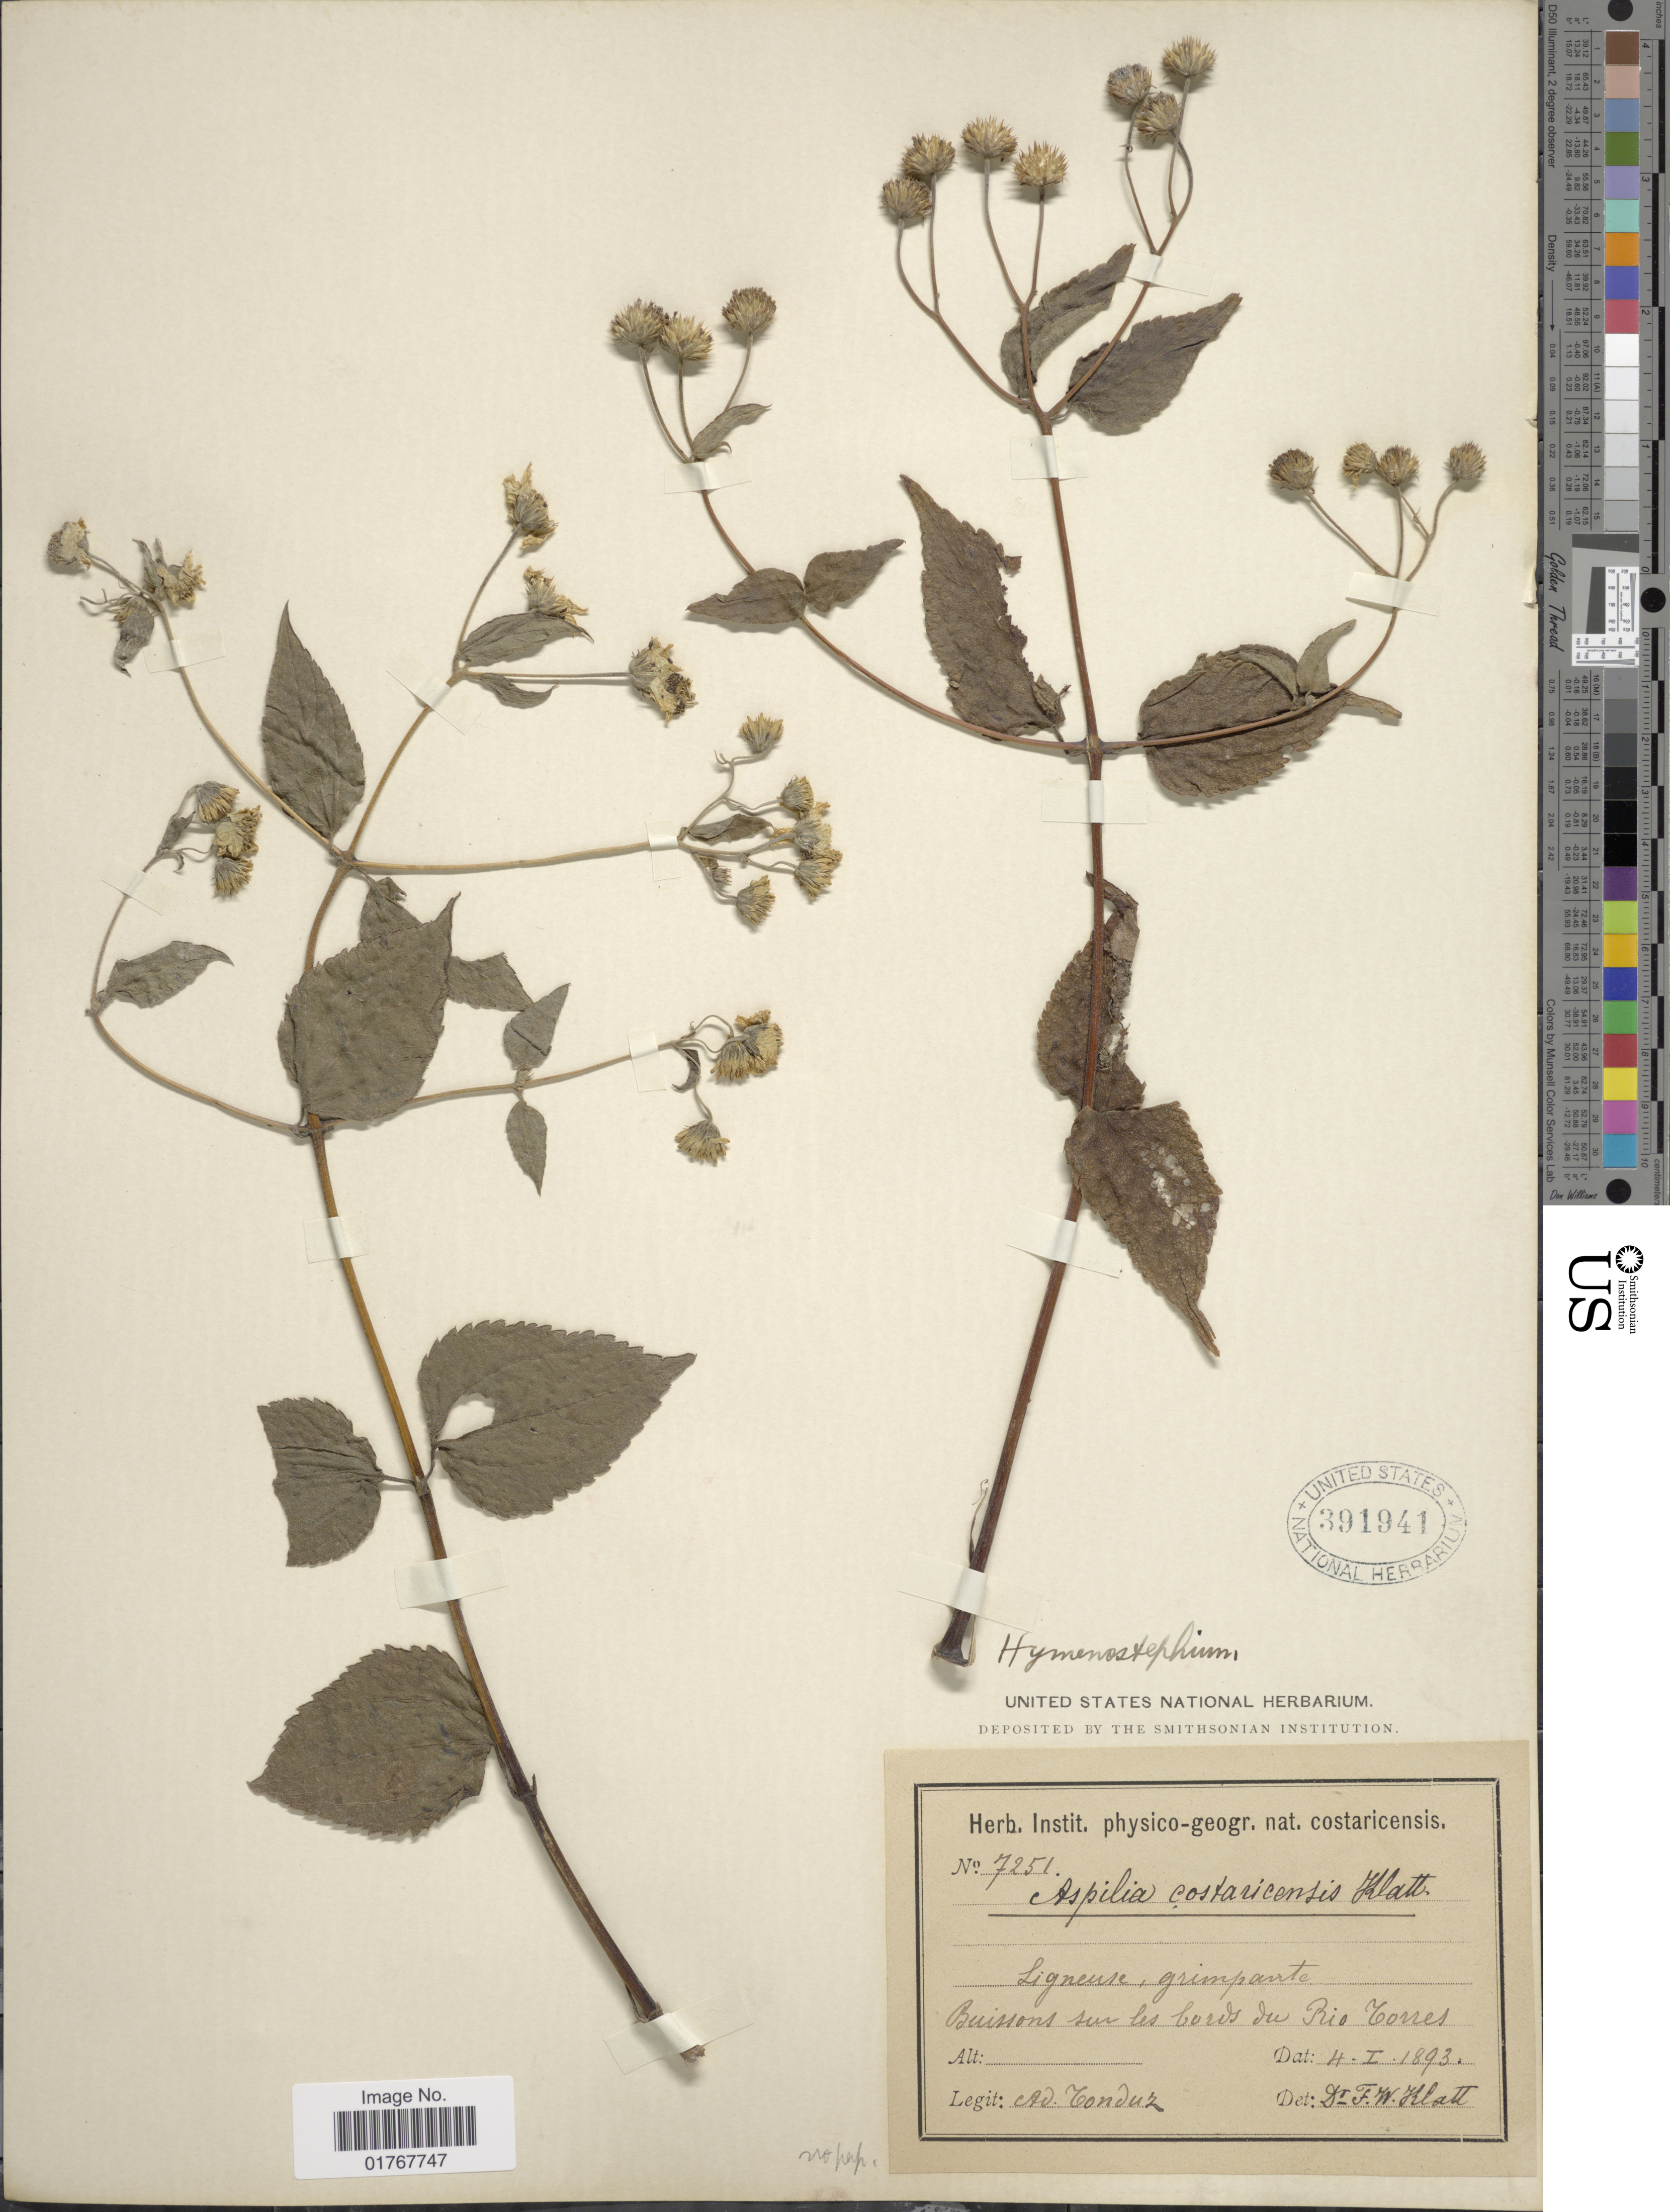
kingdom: Plantae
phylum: Tracheophyta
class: Magnoliopsida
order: Asterales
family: Asteraceae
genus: Viguiera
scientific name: Viguiera cordata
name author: (Hook. & Arn.) D'Arcy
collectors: A. Tonduz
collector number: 7251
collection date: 1893-01-04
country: Costa Rica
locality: Buissons sur les bords du Rio Torres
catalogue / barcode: US 391941